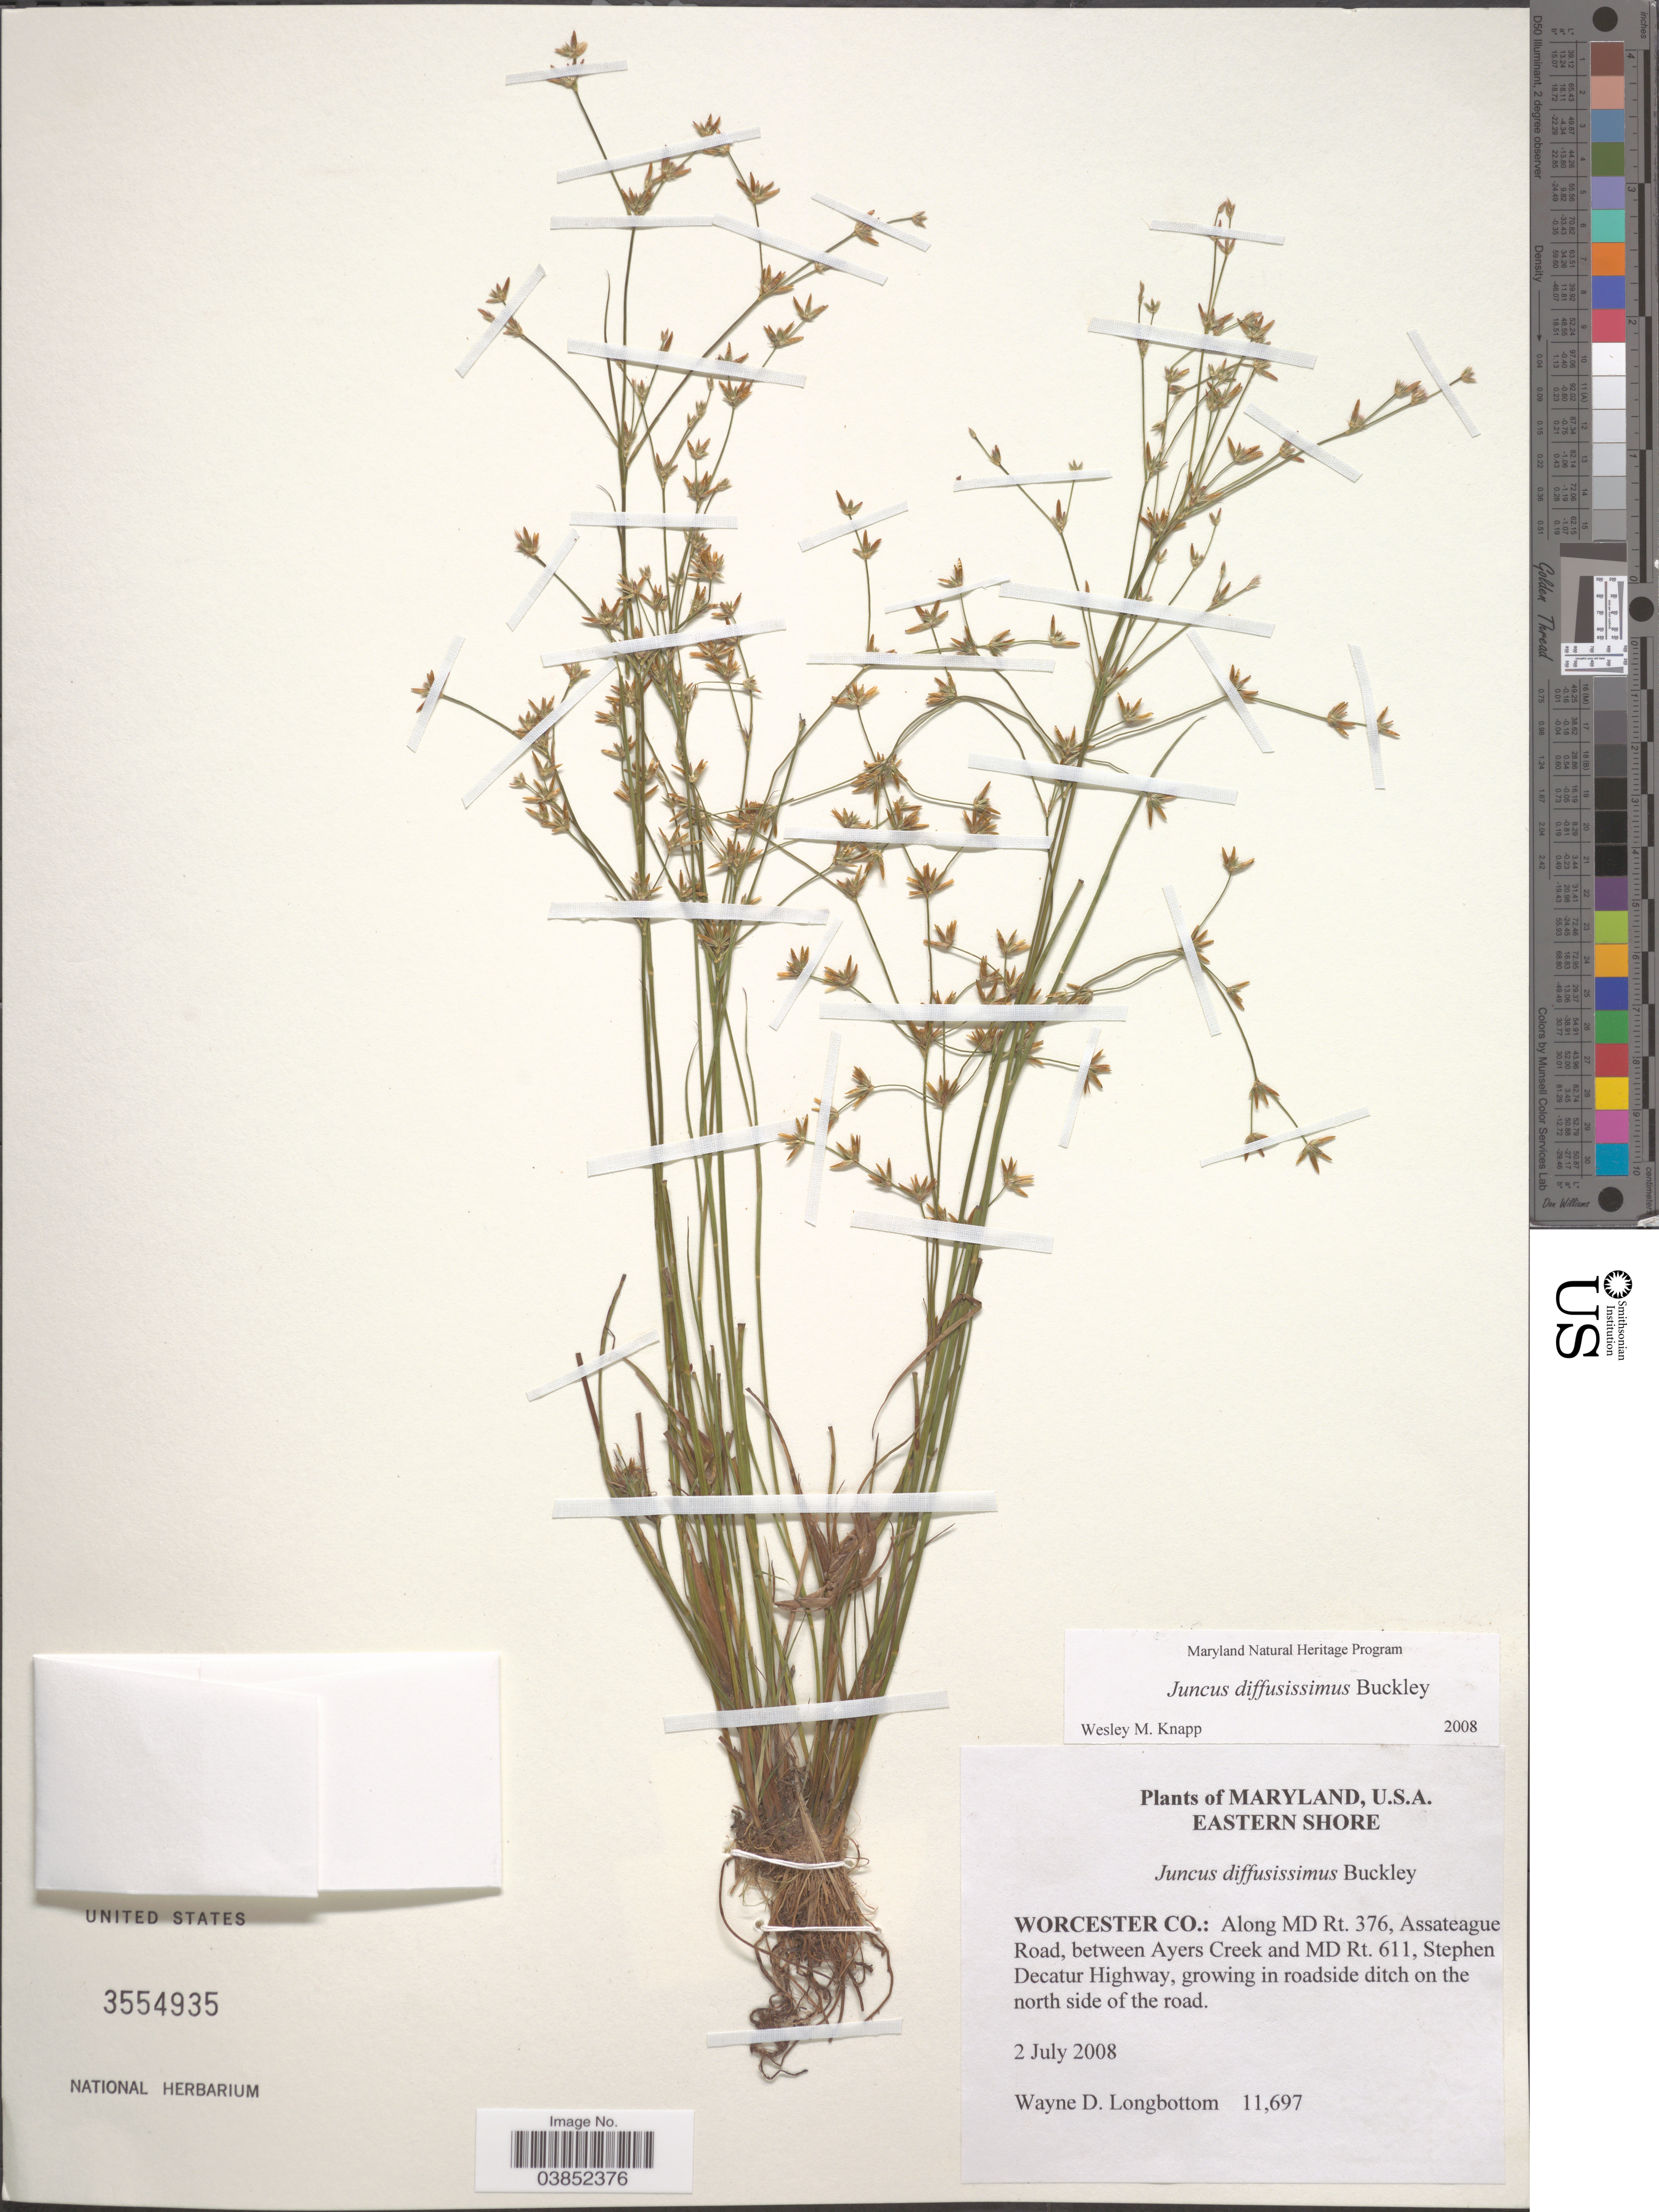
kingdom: Plantae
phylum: Tracheophyta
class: Liliopsida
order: Poales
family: Juncaceae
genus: Juncus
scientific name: Juncus diffusissimus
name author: Buckley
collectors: W. D. Longbottom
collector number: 11697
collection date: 2008-07-02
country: United States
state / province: Maryland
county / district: Worcester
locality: Eastern Shore. Worcester Co.: Along MD Rt. 376, Assateague Road, between Ayers Creek and MD Rt. 611, Stephen Decatur Highway, growing in roadside ditch on the north side of the road.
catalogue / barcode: US 3554935